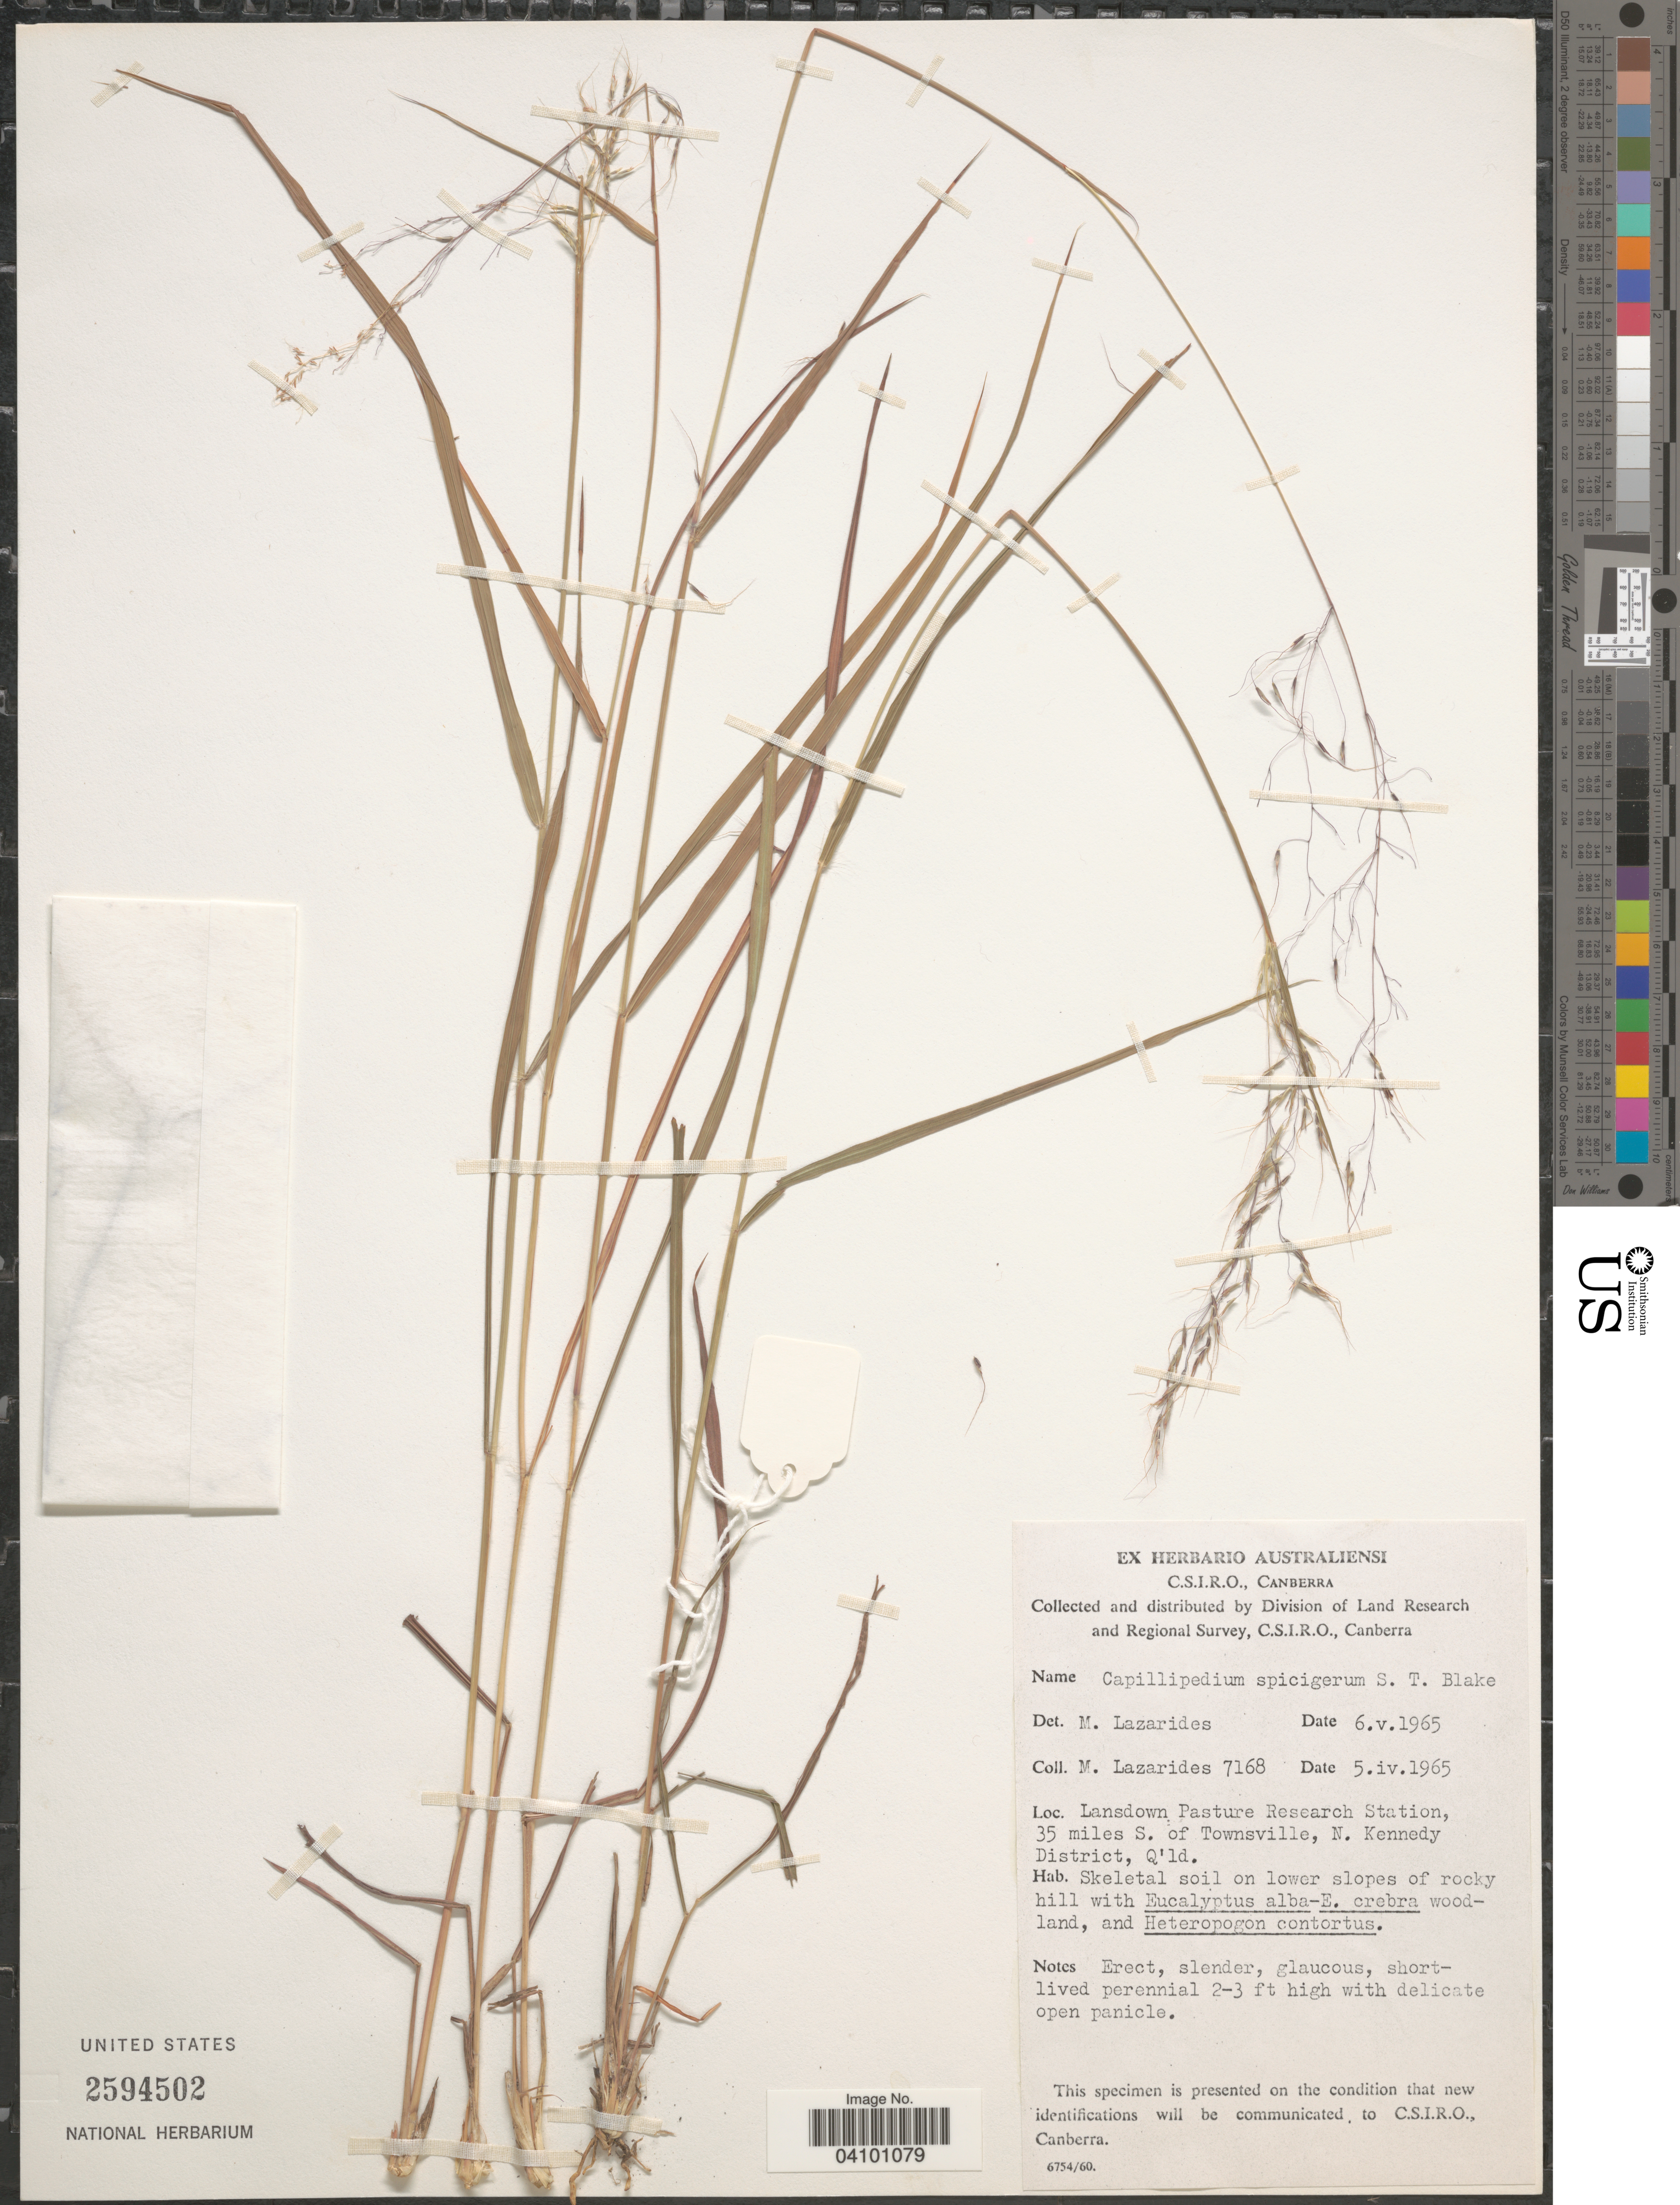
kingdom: Plantae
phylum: Tracheophyta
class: Liliopsida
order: Poales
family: Poaceae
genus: Capillipedium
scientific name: Capillipedium spicigerum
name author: S.T. Blake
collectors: M. Lazarides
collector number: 7168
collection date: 1965-04-05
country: Australia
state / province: Queensland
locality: Division of Land Research and Regional Survey. Landsdown Pasture Research Station, 35 miles S. of Townsville, N. Kennedy District.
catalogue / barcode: US 2594502